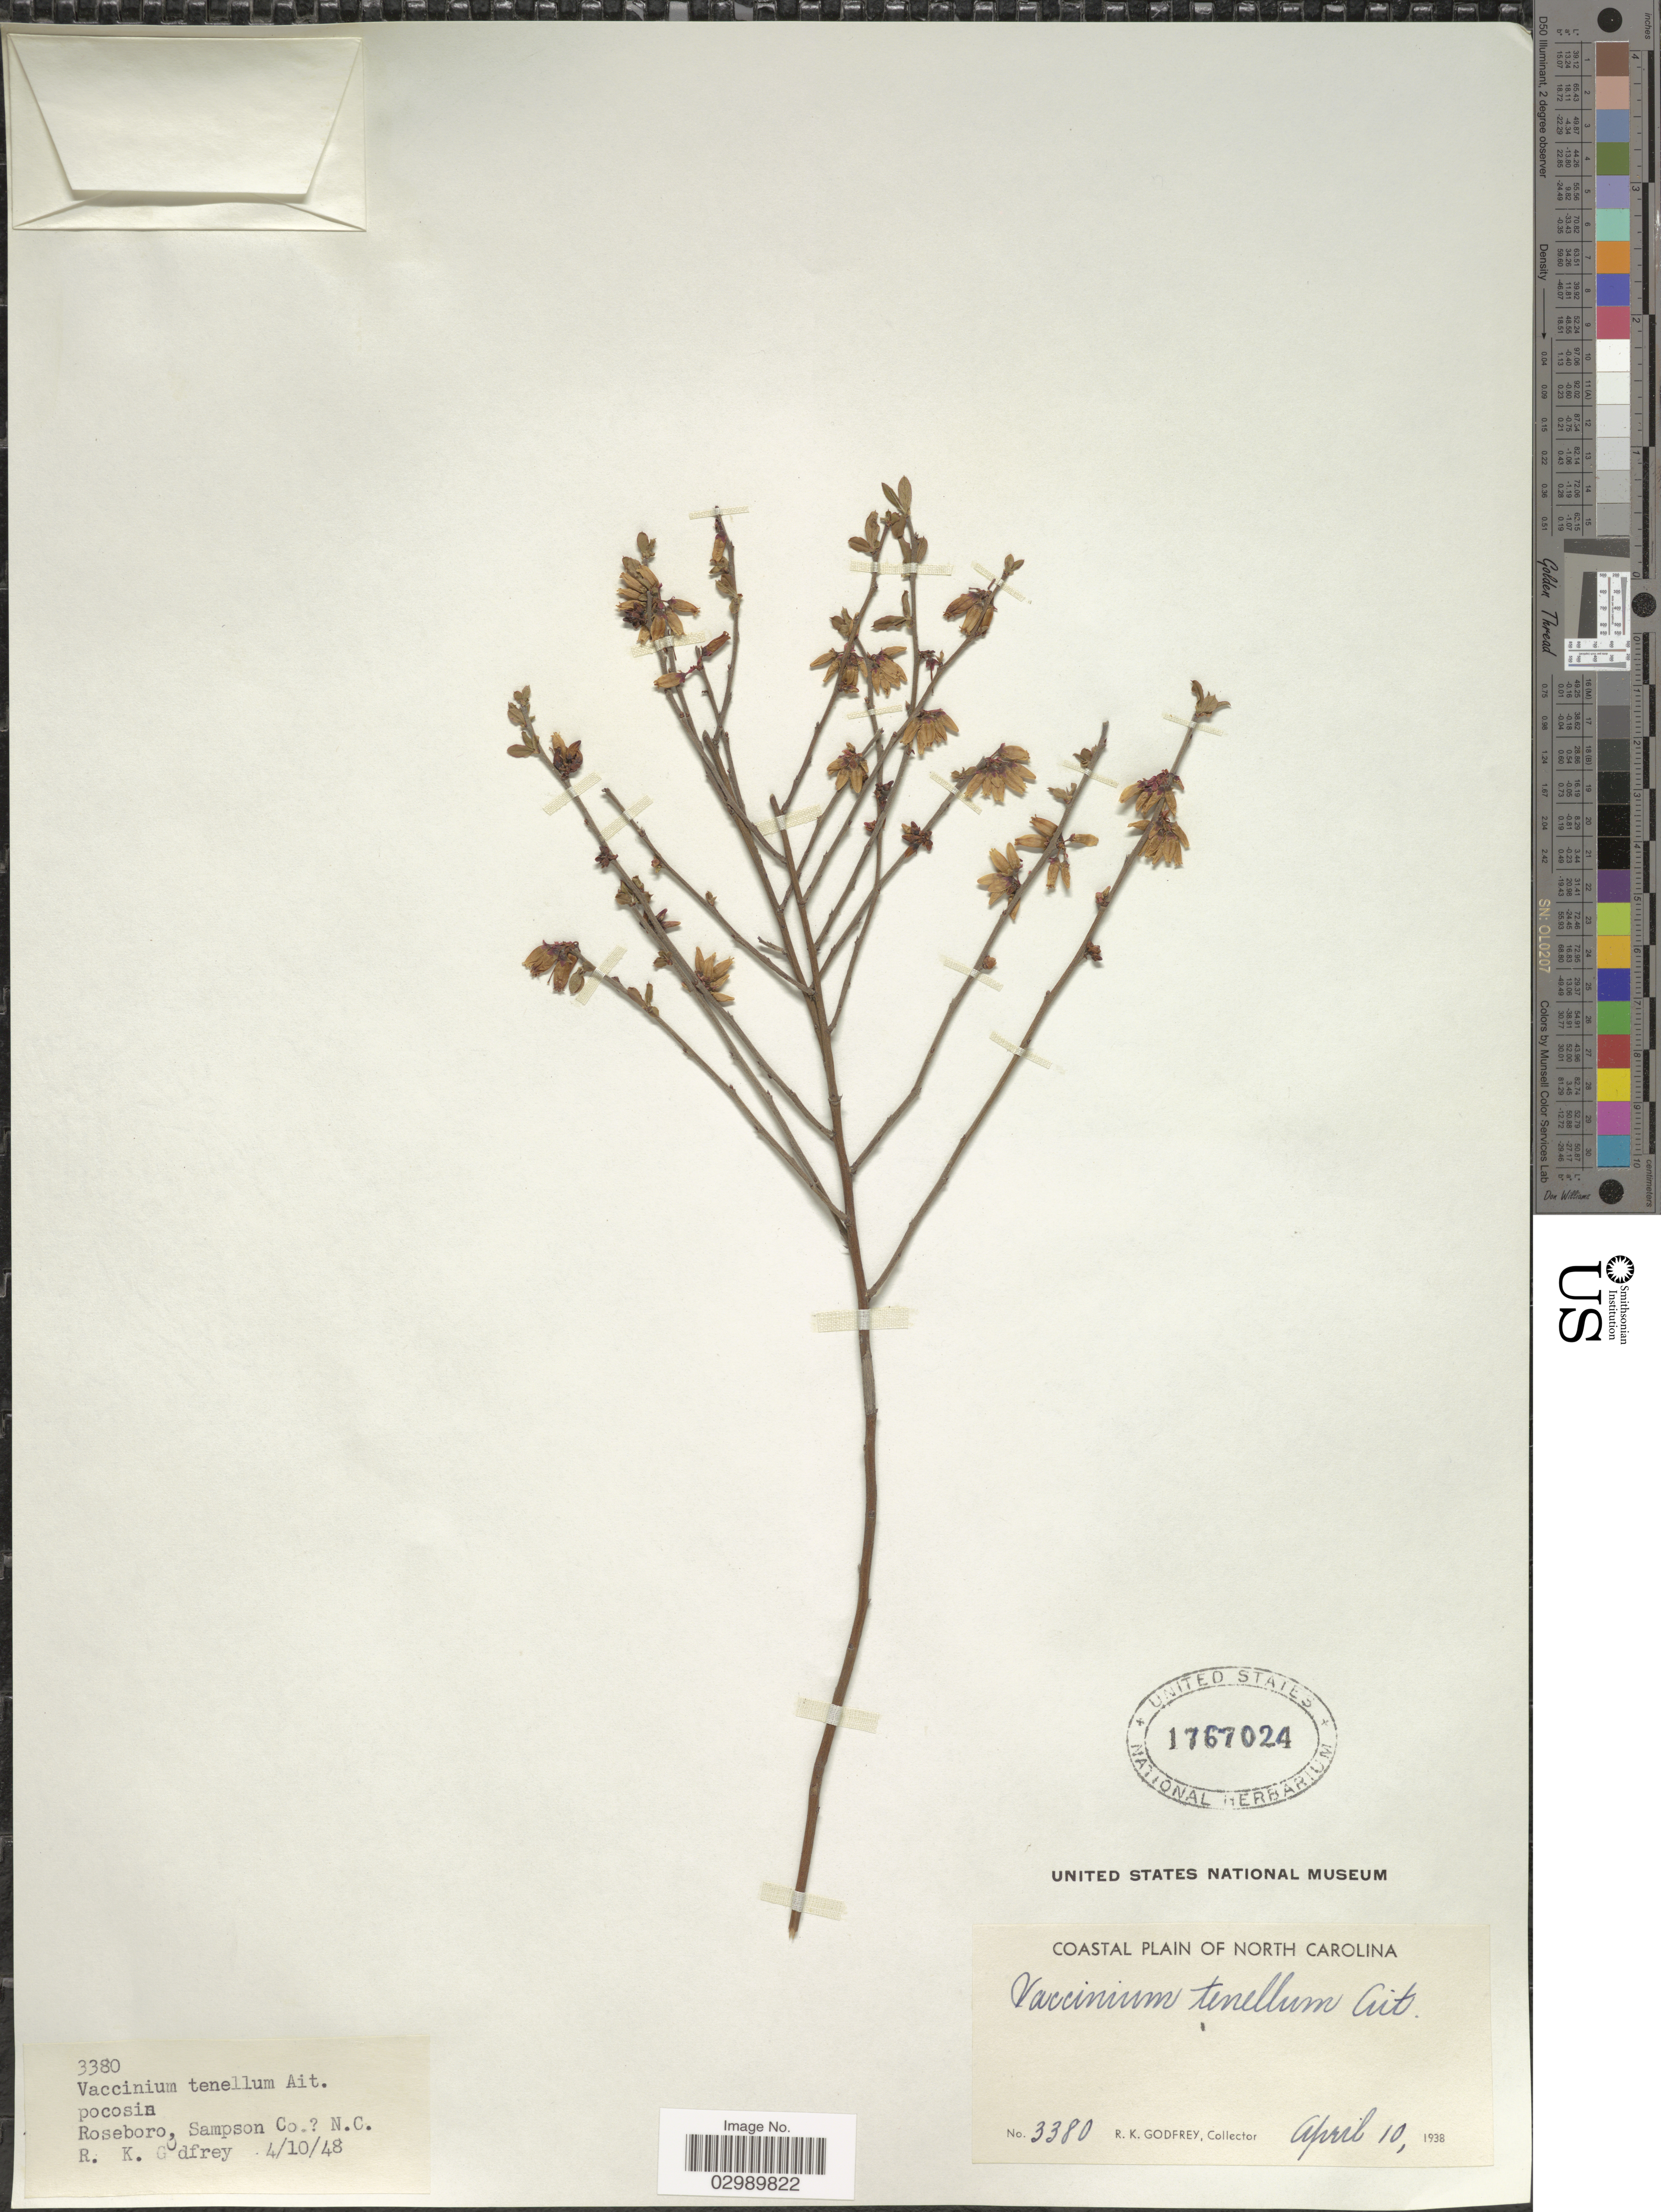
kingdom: Plantae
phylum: Tracheophyta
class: Magnoliopsida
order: Ericales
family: Ericaceae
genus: Vaccinium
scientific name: Vaccinium tenellum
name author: Aiton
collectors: R. K. Godfrey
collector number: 3380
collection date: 1938-04-10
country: United States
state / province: North Carolina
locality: Coastal Plain of North Carolina, Roseboro, Sampson Co.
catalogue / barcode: US 1767024